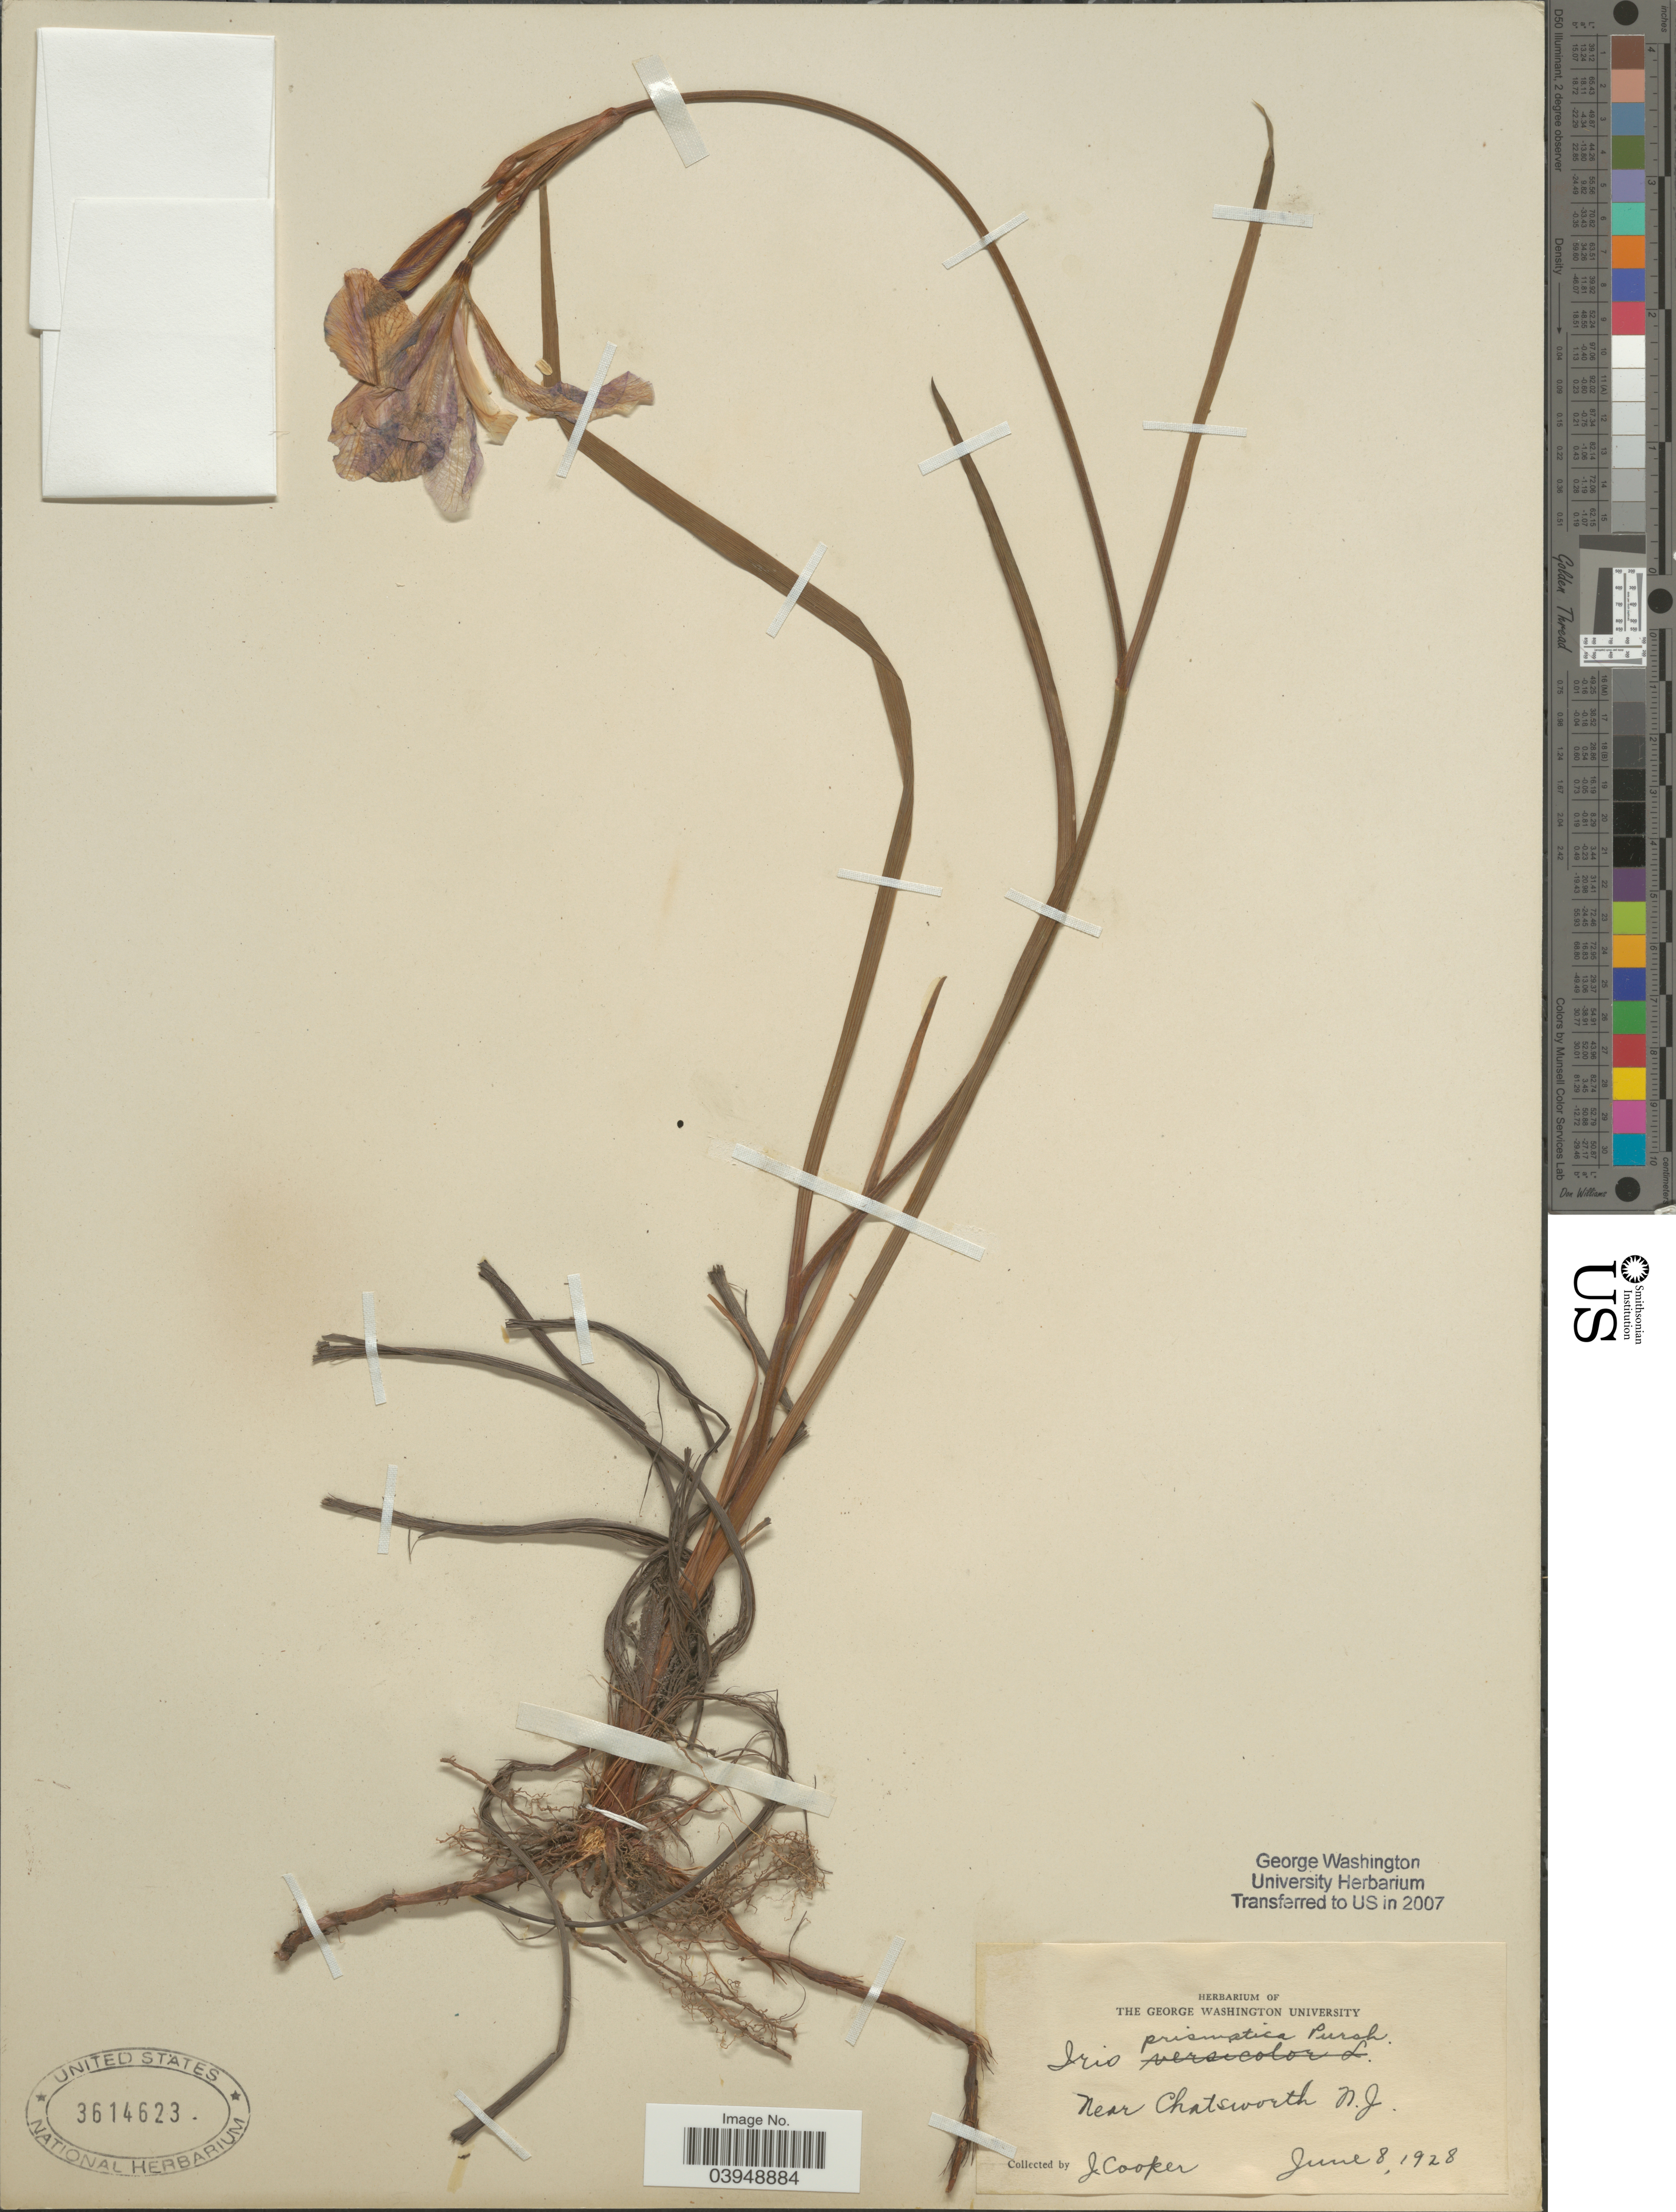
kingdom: Plantae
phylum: Tracheophyta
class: Liliopsida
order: Asparagales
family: Iridaceae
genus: Iris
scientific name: Iris prismatica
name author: Pursh ex Ker Gawl.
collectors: J. Cooker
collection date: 1928-06-08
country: United States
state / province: New Jersey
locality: Near Chatsworth.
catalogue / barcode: US 3614623